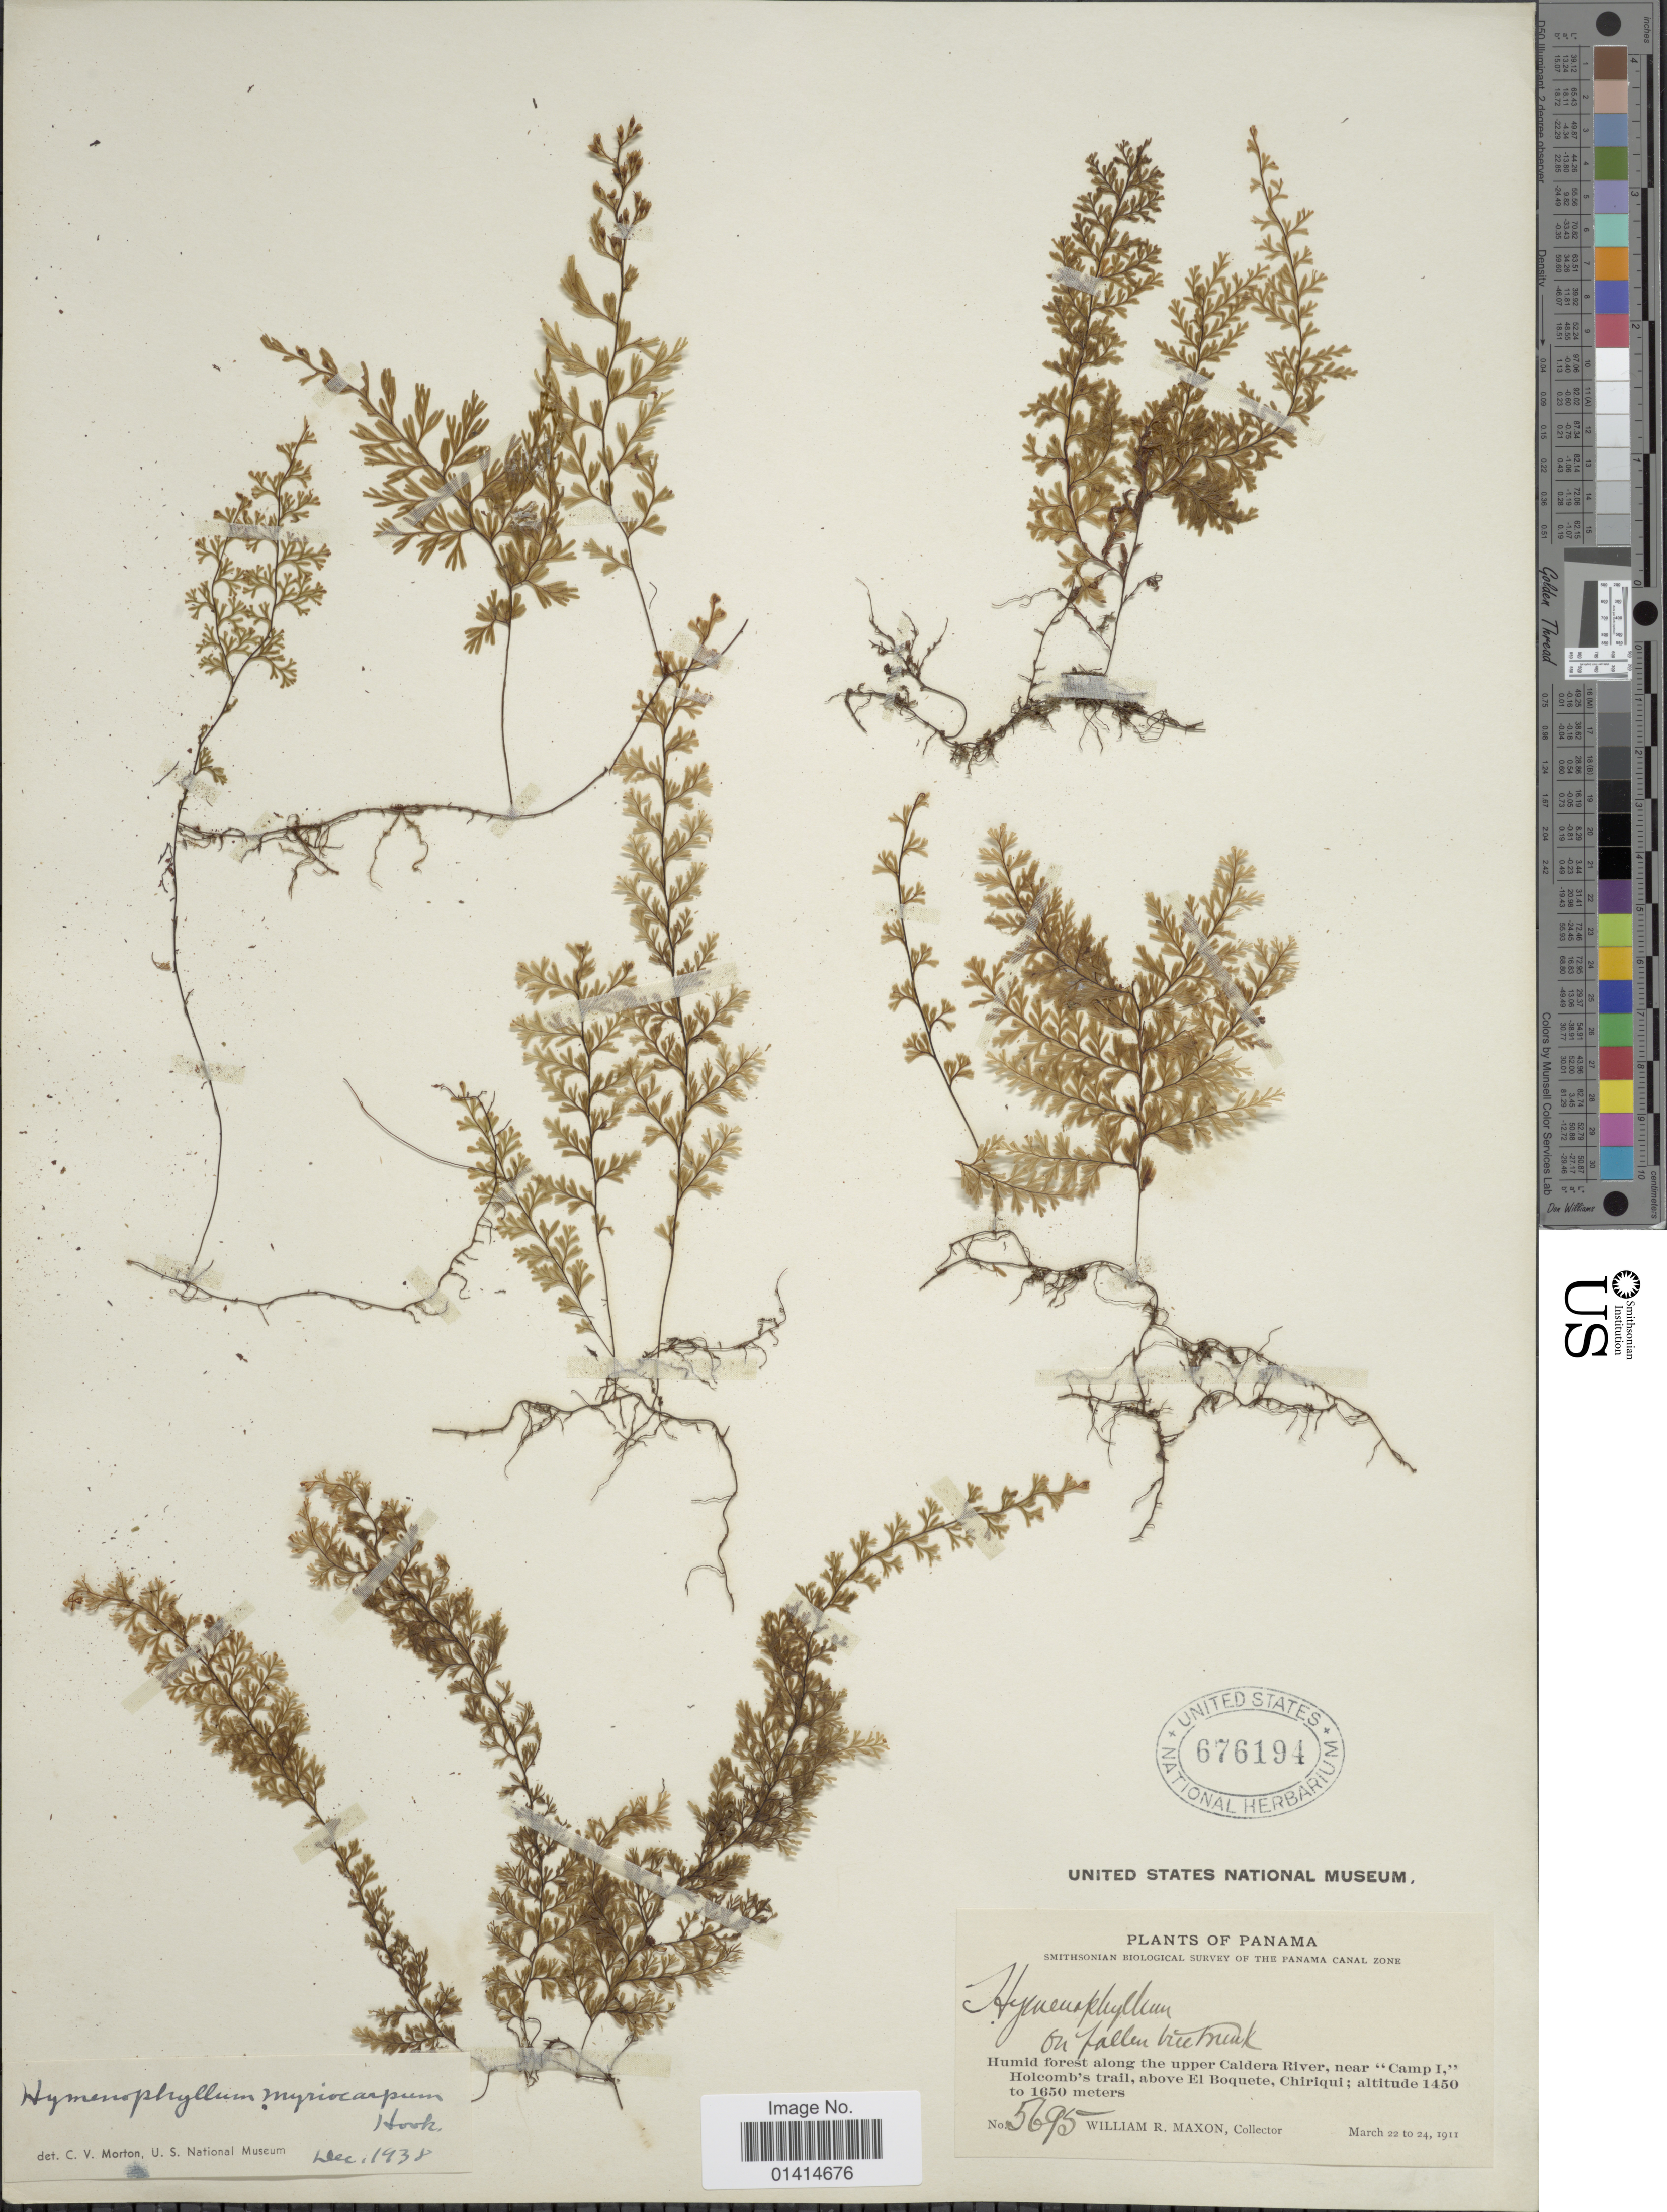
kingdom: Plantae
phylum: Tracheophyta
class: Polypodiopsida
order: Hymenophyllales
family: Hymenophyllaceae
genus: Hymenophyllum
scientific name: Hymenophyllum undulatum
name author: (Sw.) Sw.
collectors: W. R. Maxon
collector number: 5695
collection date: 1911-03-22/1911-03-24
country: Panama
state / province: Chiriqui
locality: Humid forest along the upper Caldera River, near 'Camp I,' Holcomb's trail, above El Boquete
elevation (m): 1450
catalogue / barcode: US 676194